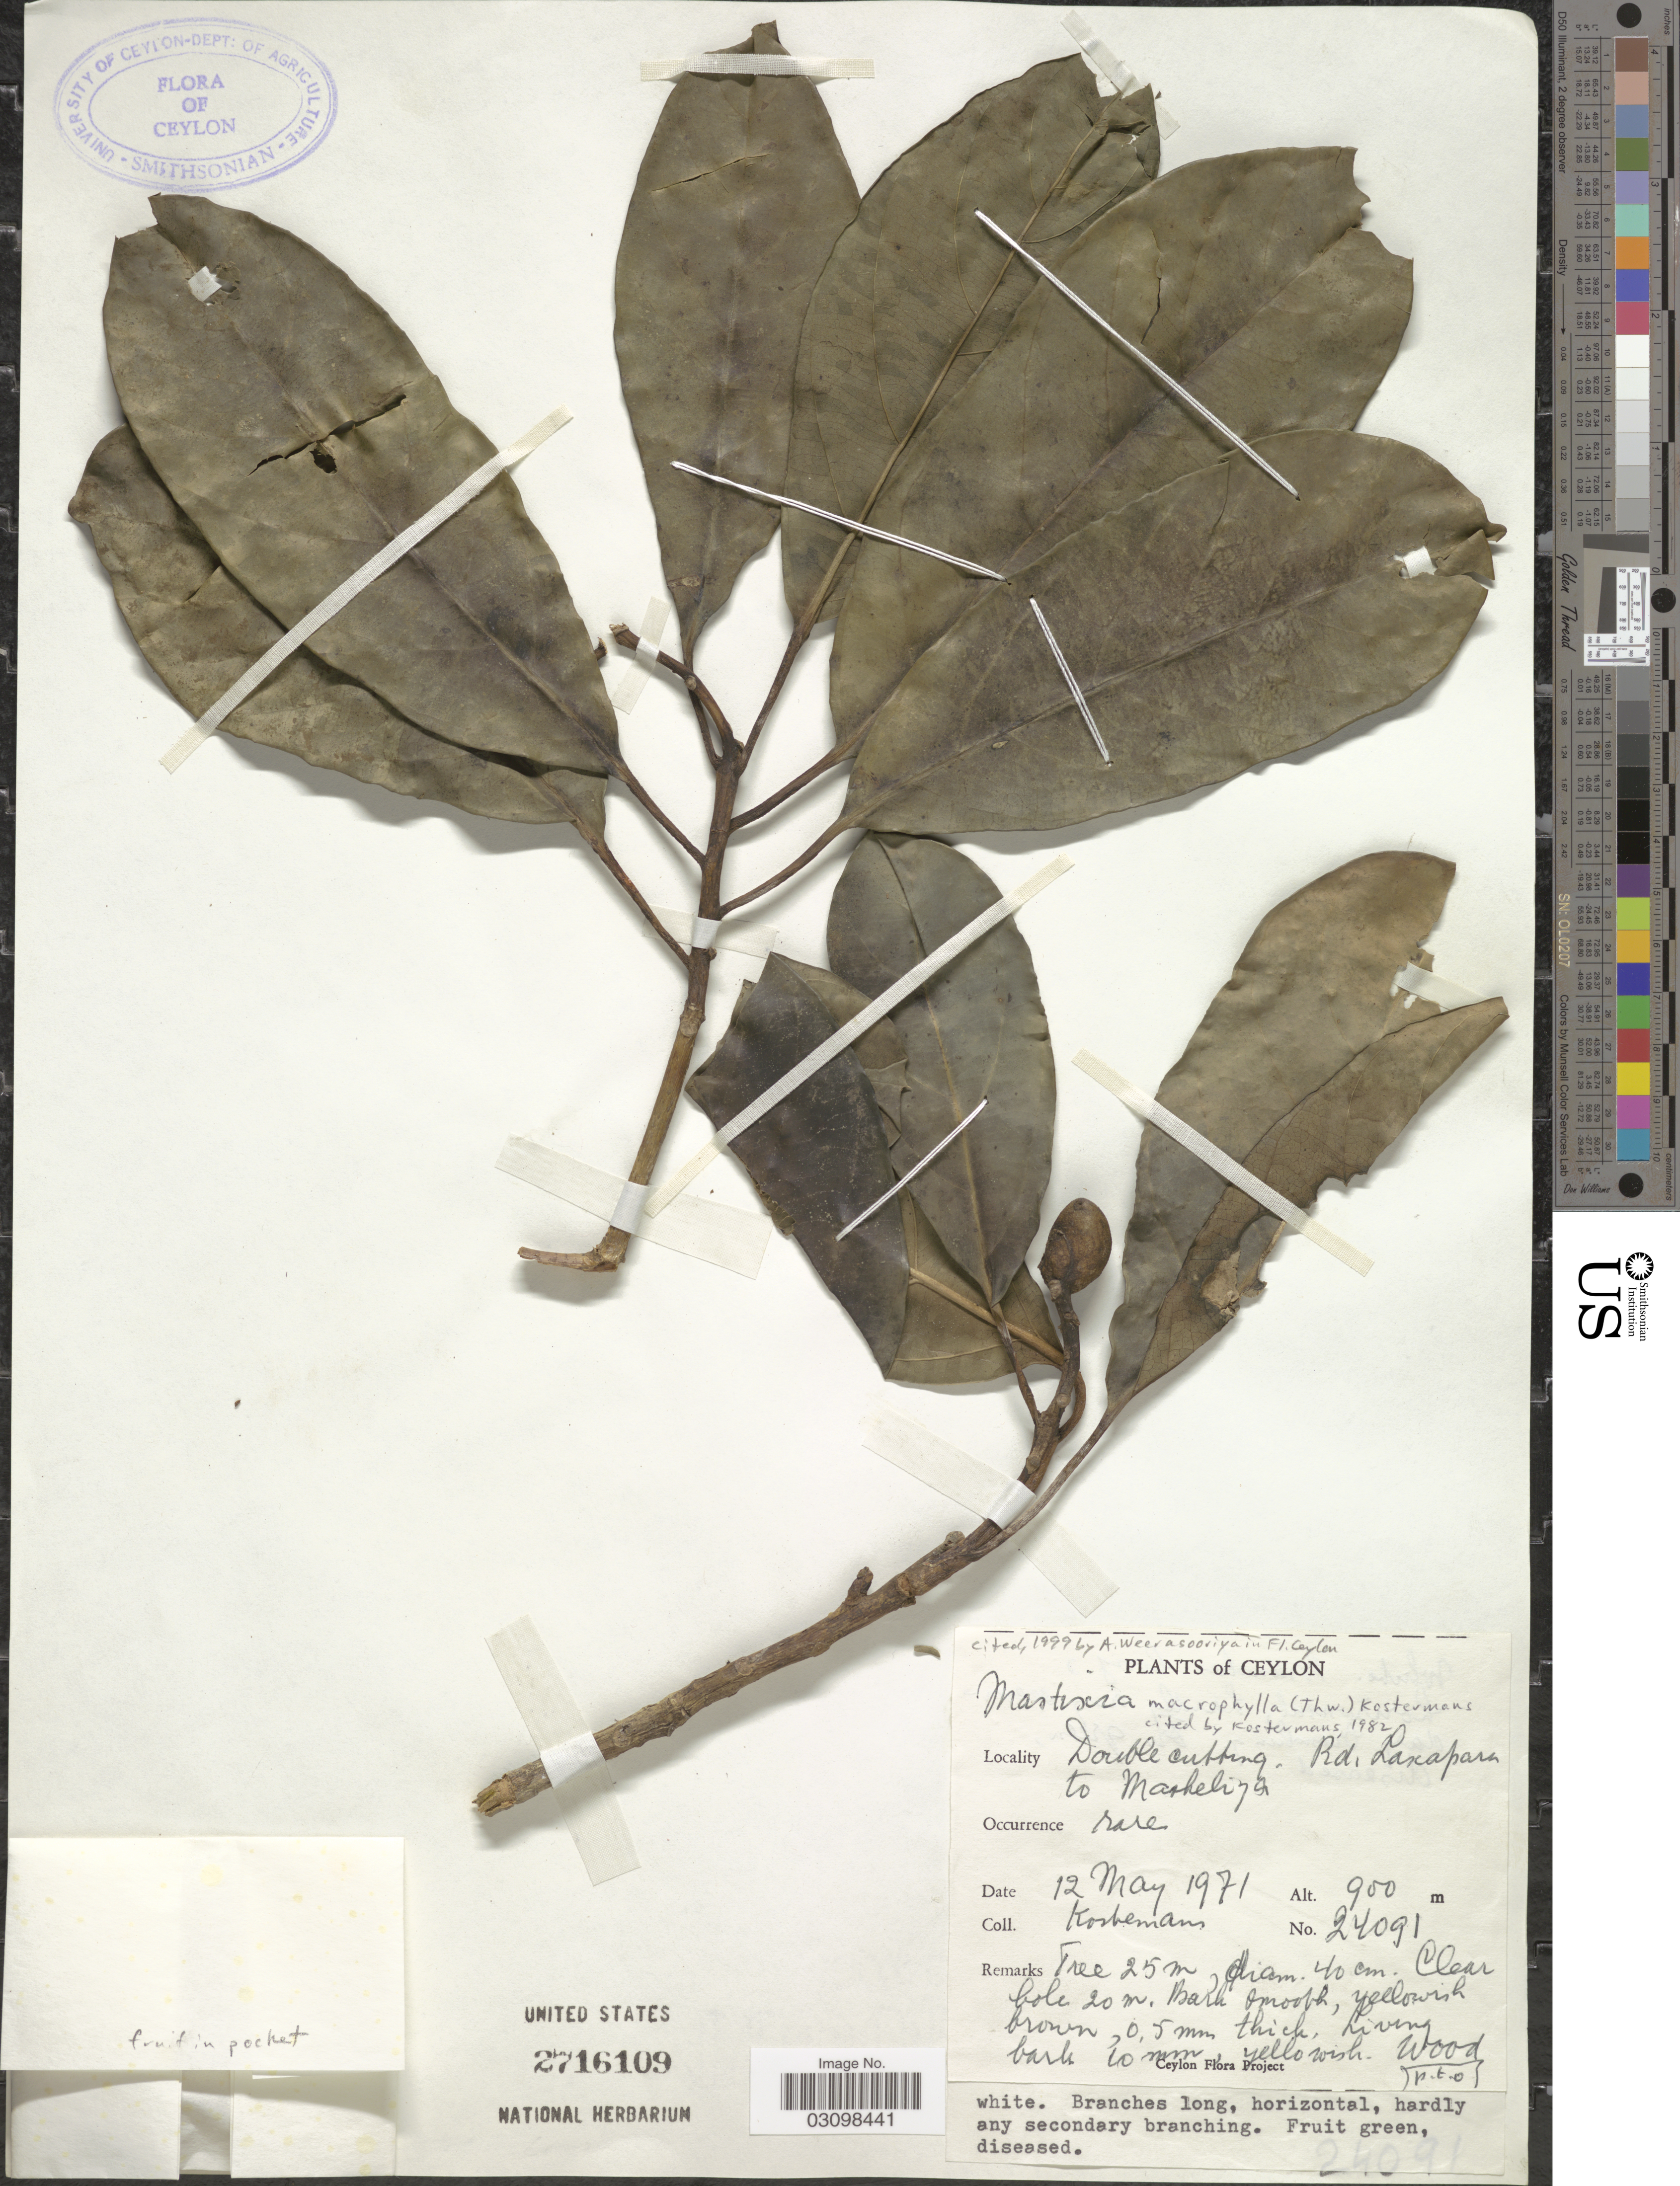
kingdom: Plantae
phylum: Tracheophyta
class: Magnoliopsida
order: Apiales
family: Araliaceae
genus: Oreopanax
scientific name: Oreopanax macrophyllus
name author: Decne. & Planch.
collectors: Kostermans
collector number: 24091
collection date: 1971-05-12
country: Sri Lanka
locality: Ceylon. Double cutting. Rd. Laxapara to Maskeliya.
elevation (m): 900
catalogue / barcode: US 2716109